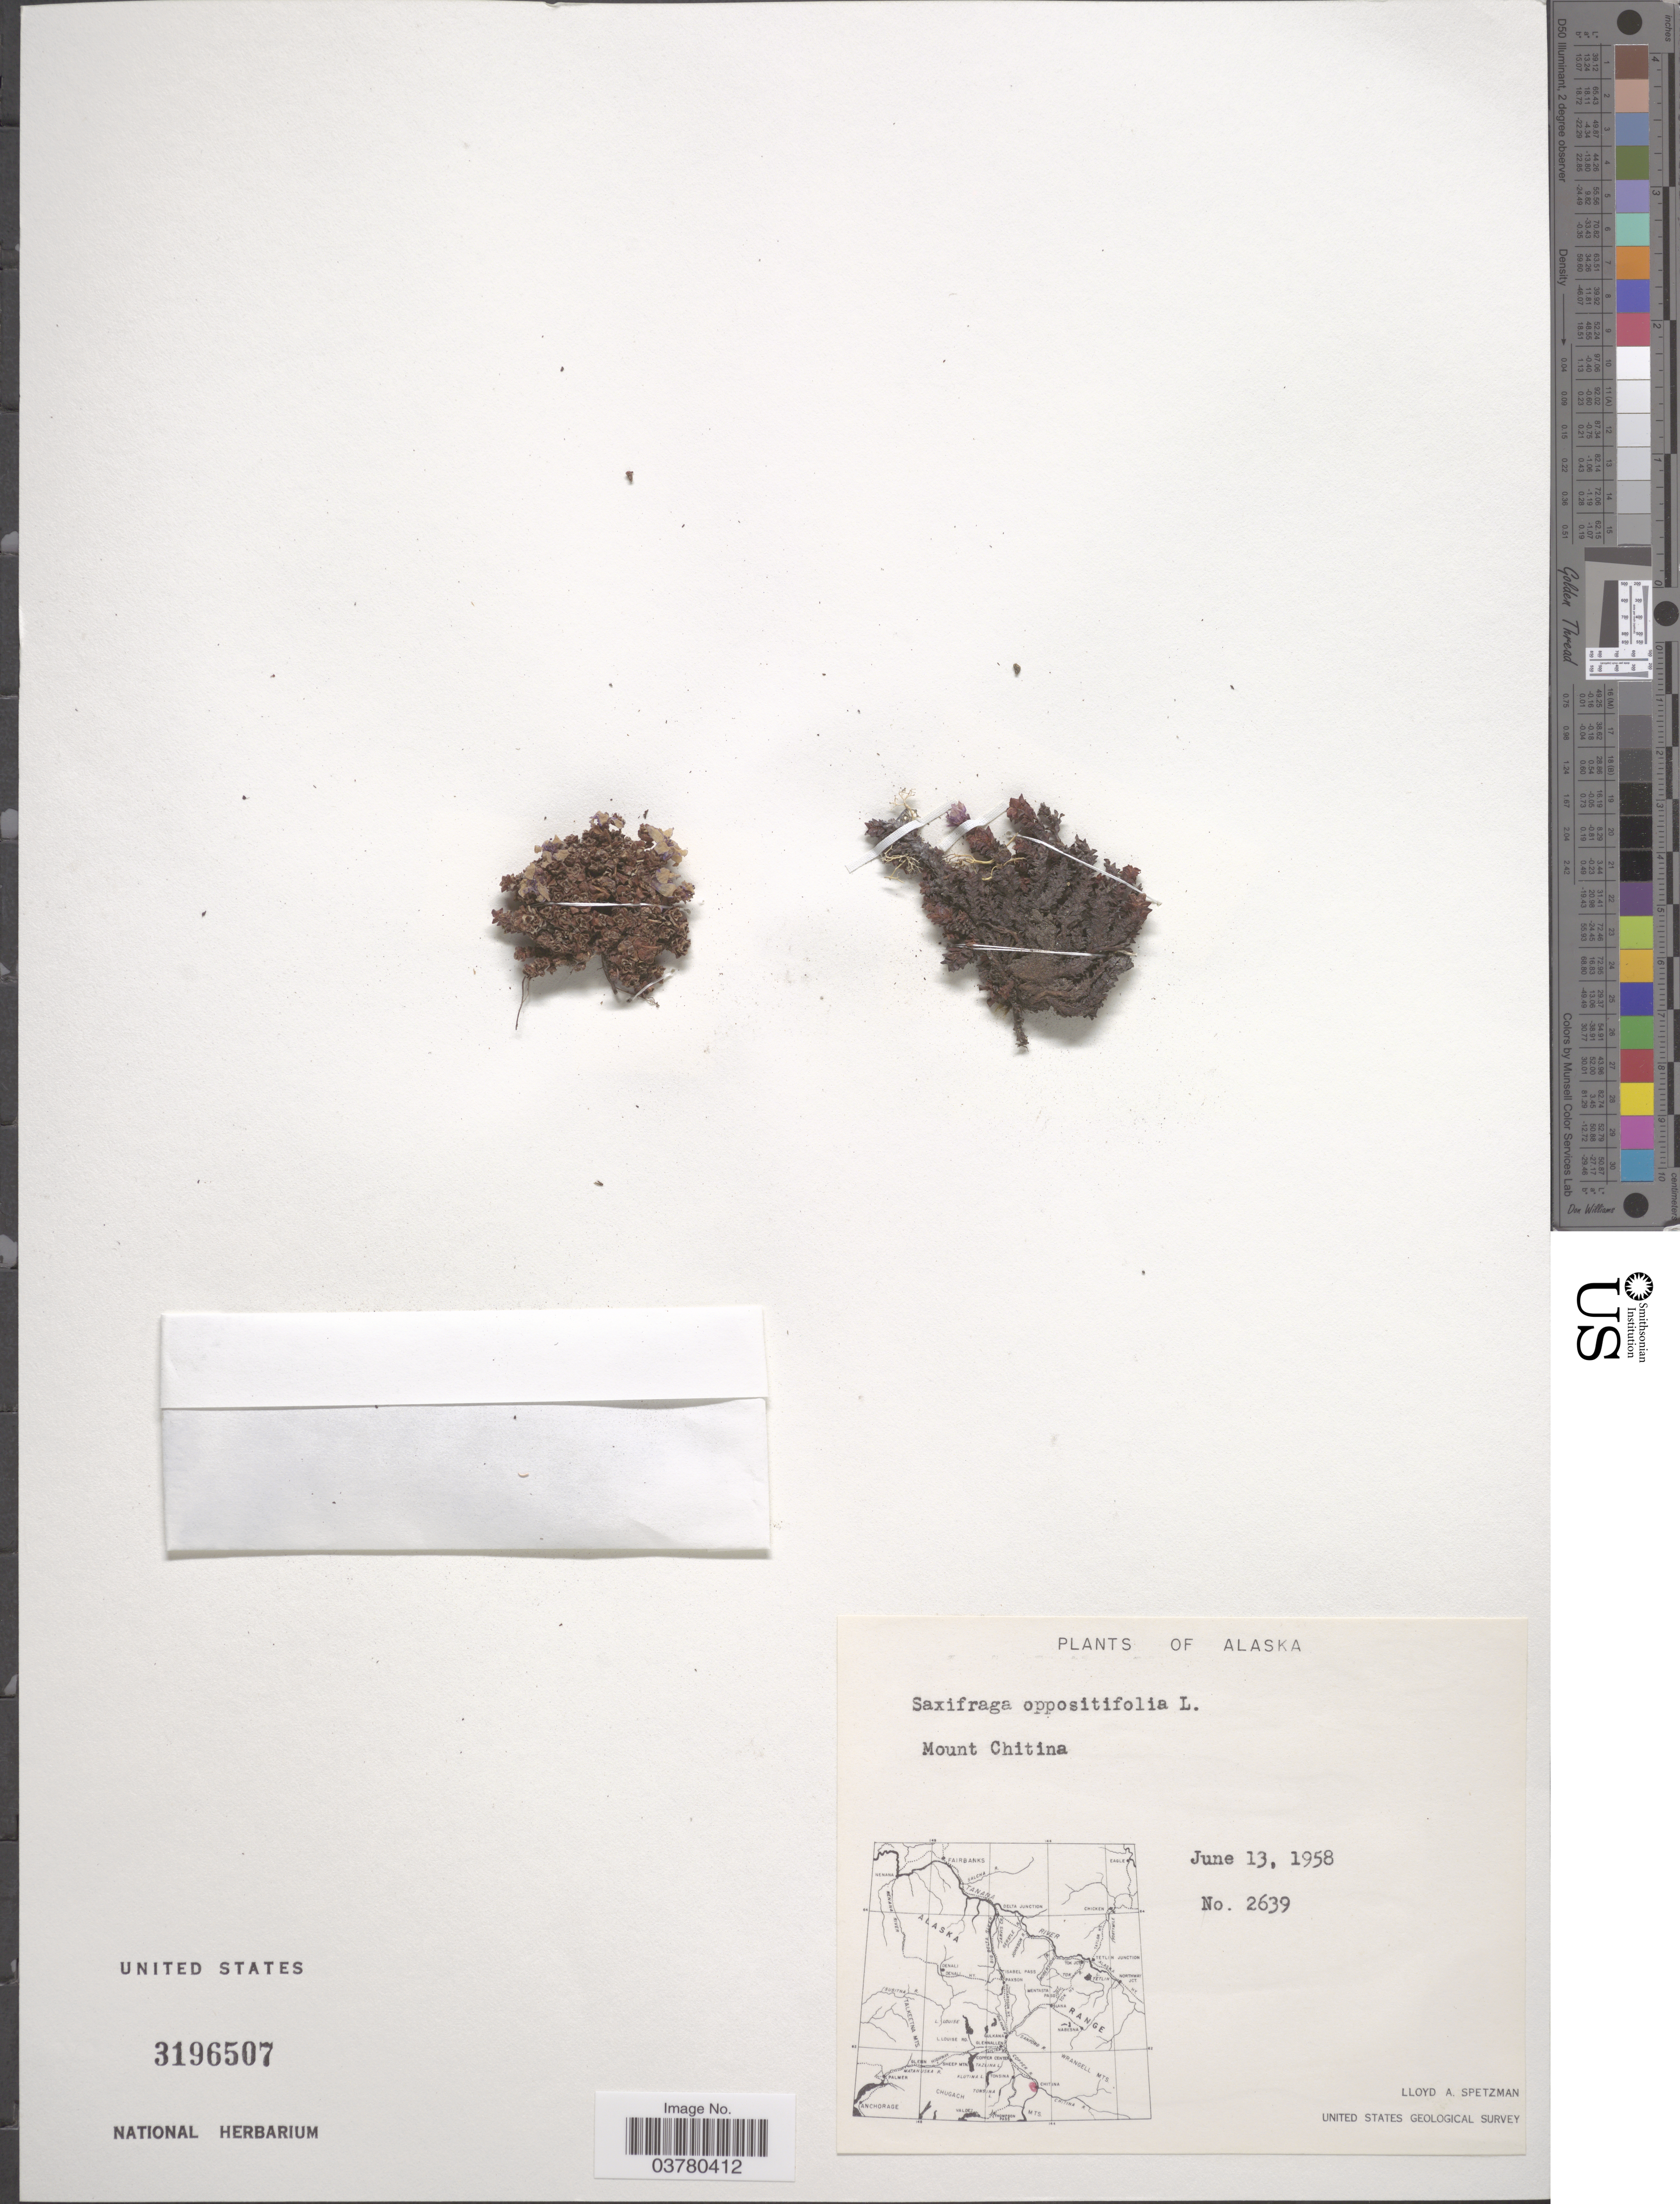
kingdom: Plantae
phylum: Tracheophyta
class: Magnoliopsida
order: Saxifragales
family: Saxifragaceae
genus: Saxifraga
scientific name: Saxifraga oppositifolia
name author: L.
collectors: L. Spetzman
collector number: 2639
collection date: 1958-06-13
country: United States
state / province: Alaska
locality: Mount Chitina. United States Geological Survey.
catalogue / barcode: US 3196507